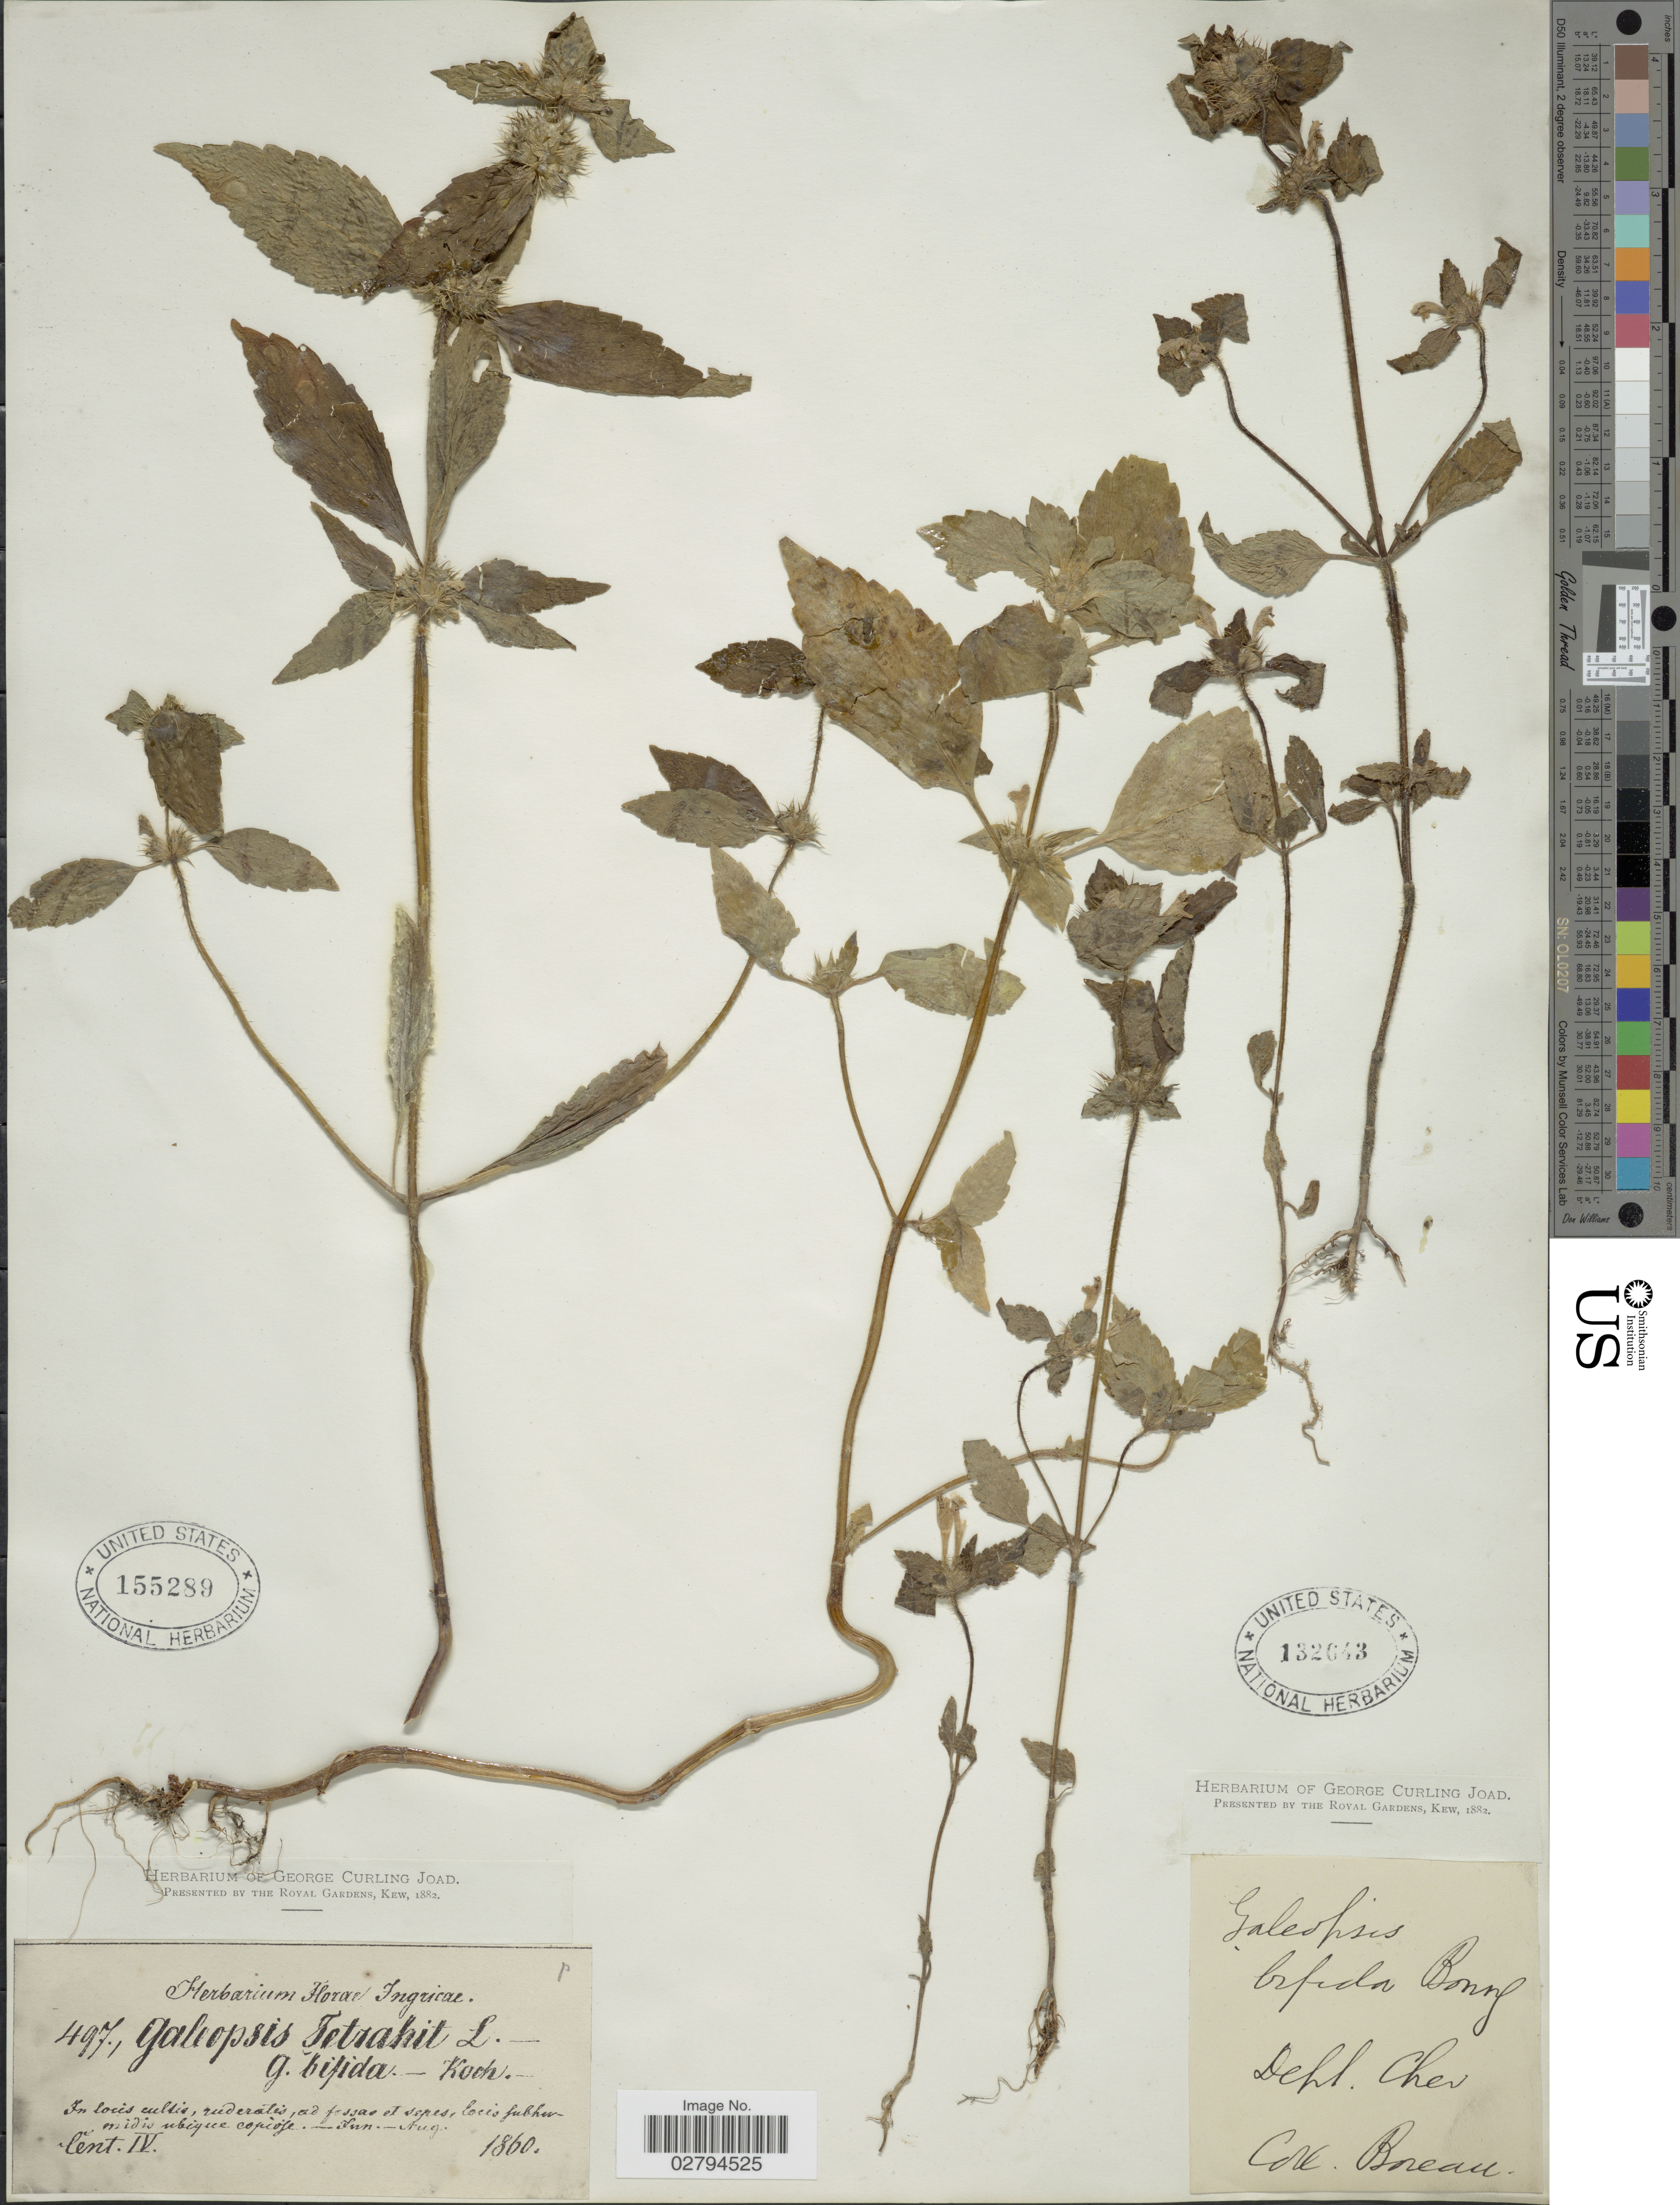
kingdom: Plantae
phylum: Tracheophyta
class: Magnoliopsida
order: Lamiales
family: Lamiaceae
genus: Galeopsis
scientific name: Galeopsis bifida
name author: Boenn.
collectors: ex herb. Florae Ingricae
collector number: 497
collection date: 1860-06/1860-08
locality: In locis cultis, ruderatis, ad fossao et sepes, locis fubhuenidio ubique copiose.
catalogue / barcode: US 155289